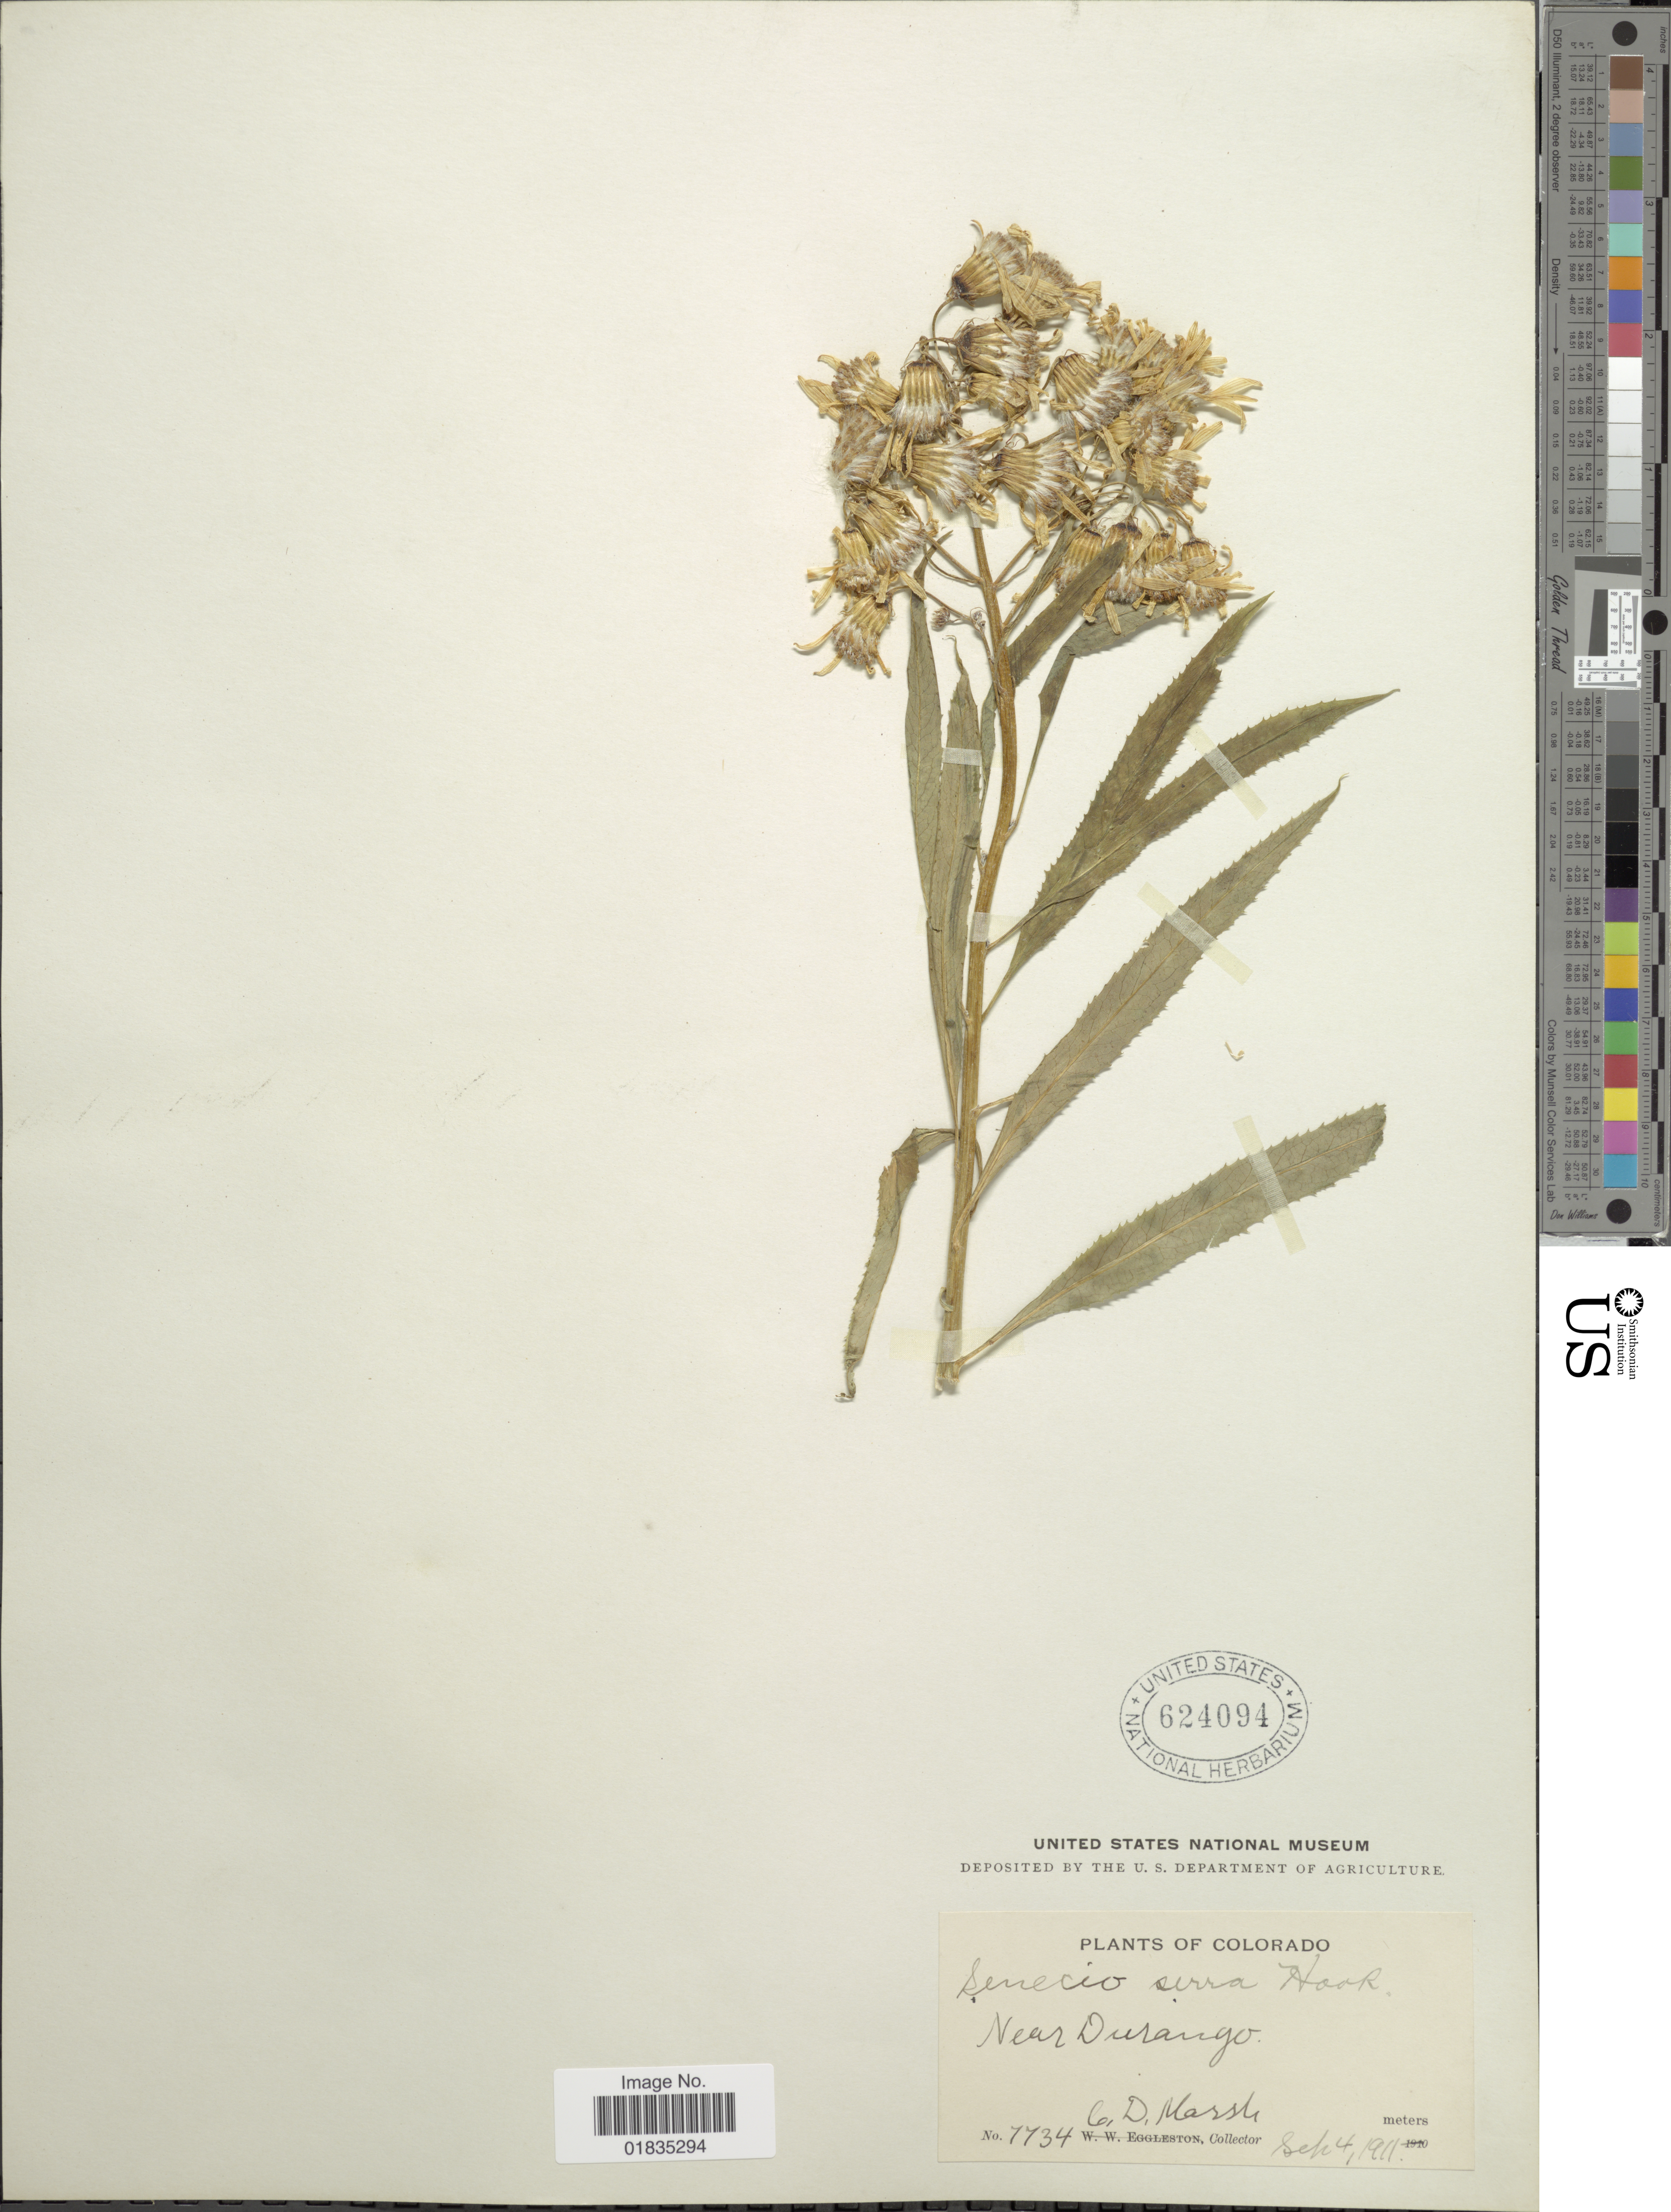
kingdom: Plantae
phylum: Tracheophyta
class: Magnoliopsida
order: Asterales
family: Asteraceae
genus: Senecio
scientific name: Senecio serra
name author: Hook.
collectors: C. D. Marsh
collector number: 7734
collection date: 1911-09-04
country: United States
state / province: Colorado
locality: Near Durango.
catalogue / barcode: US 624094